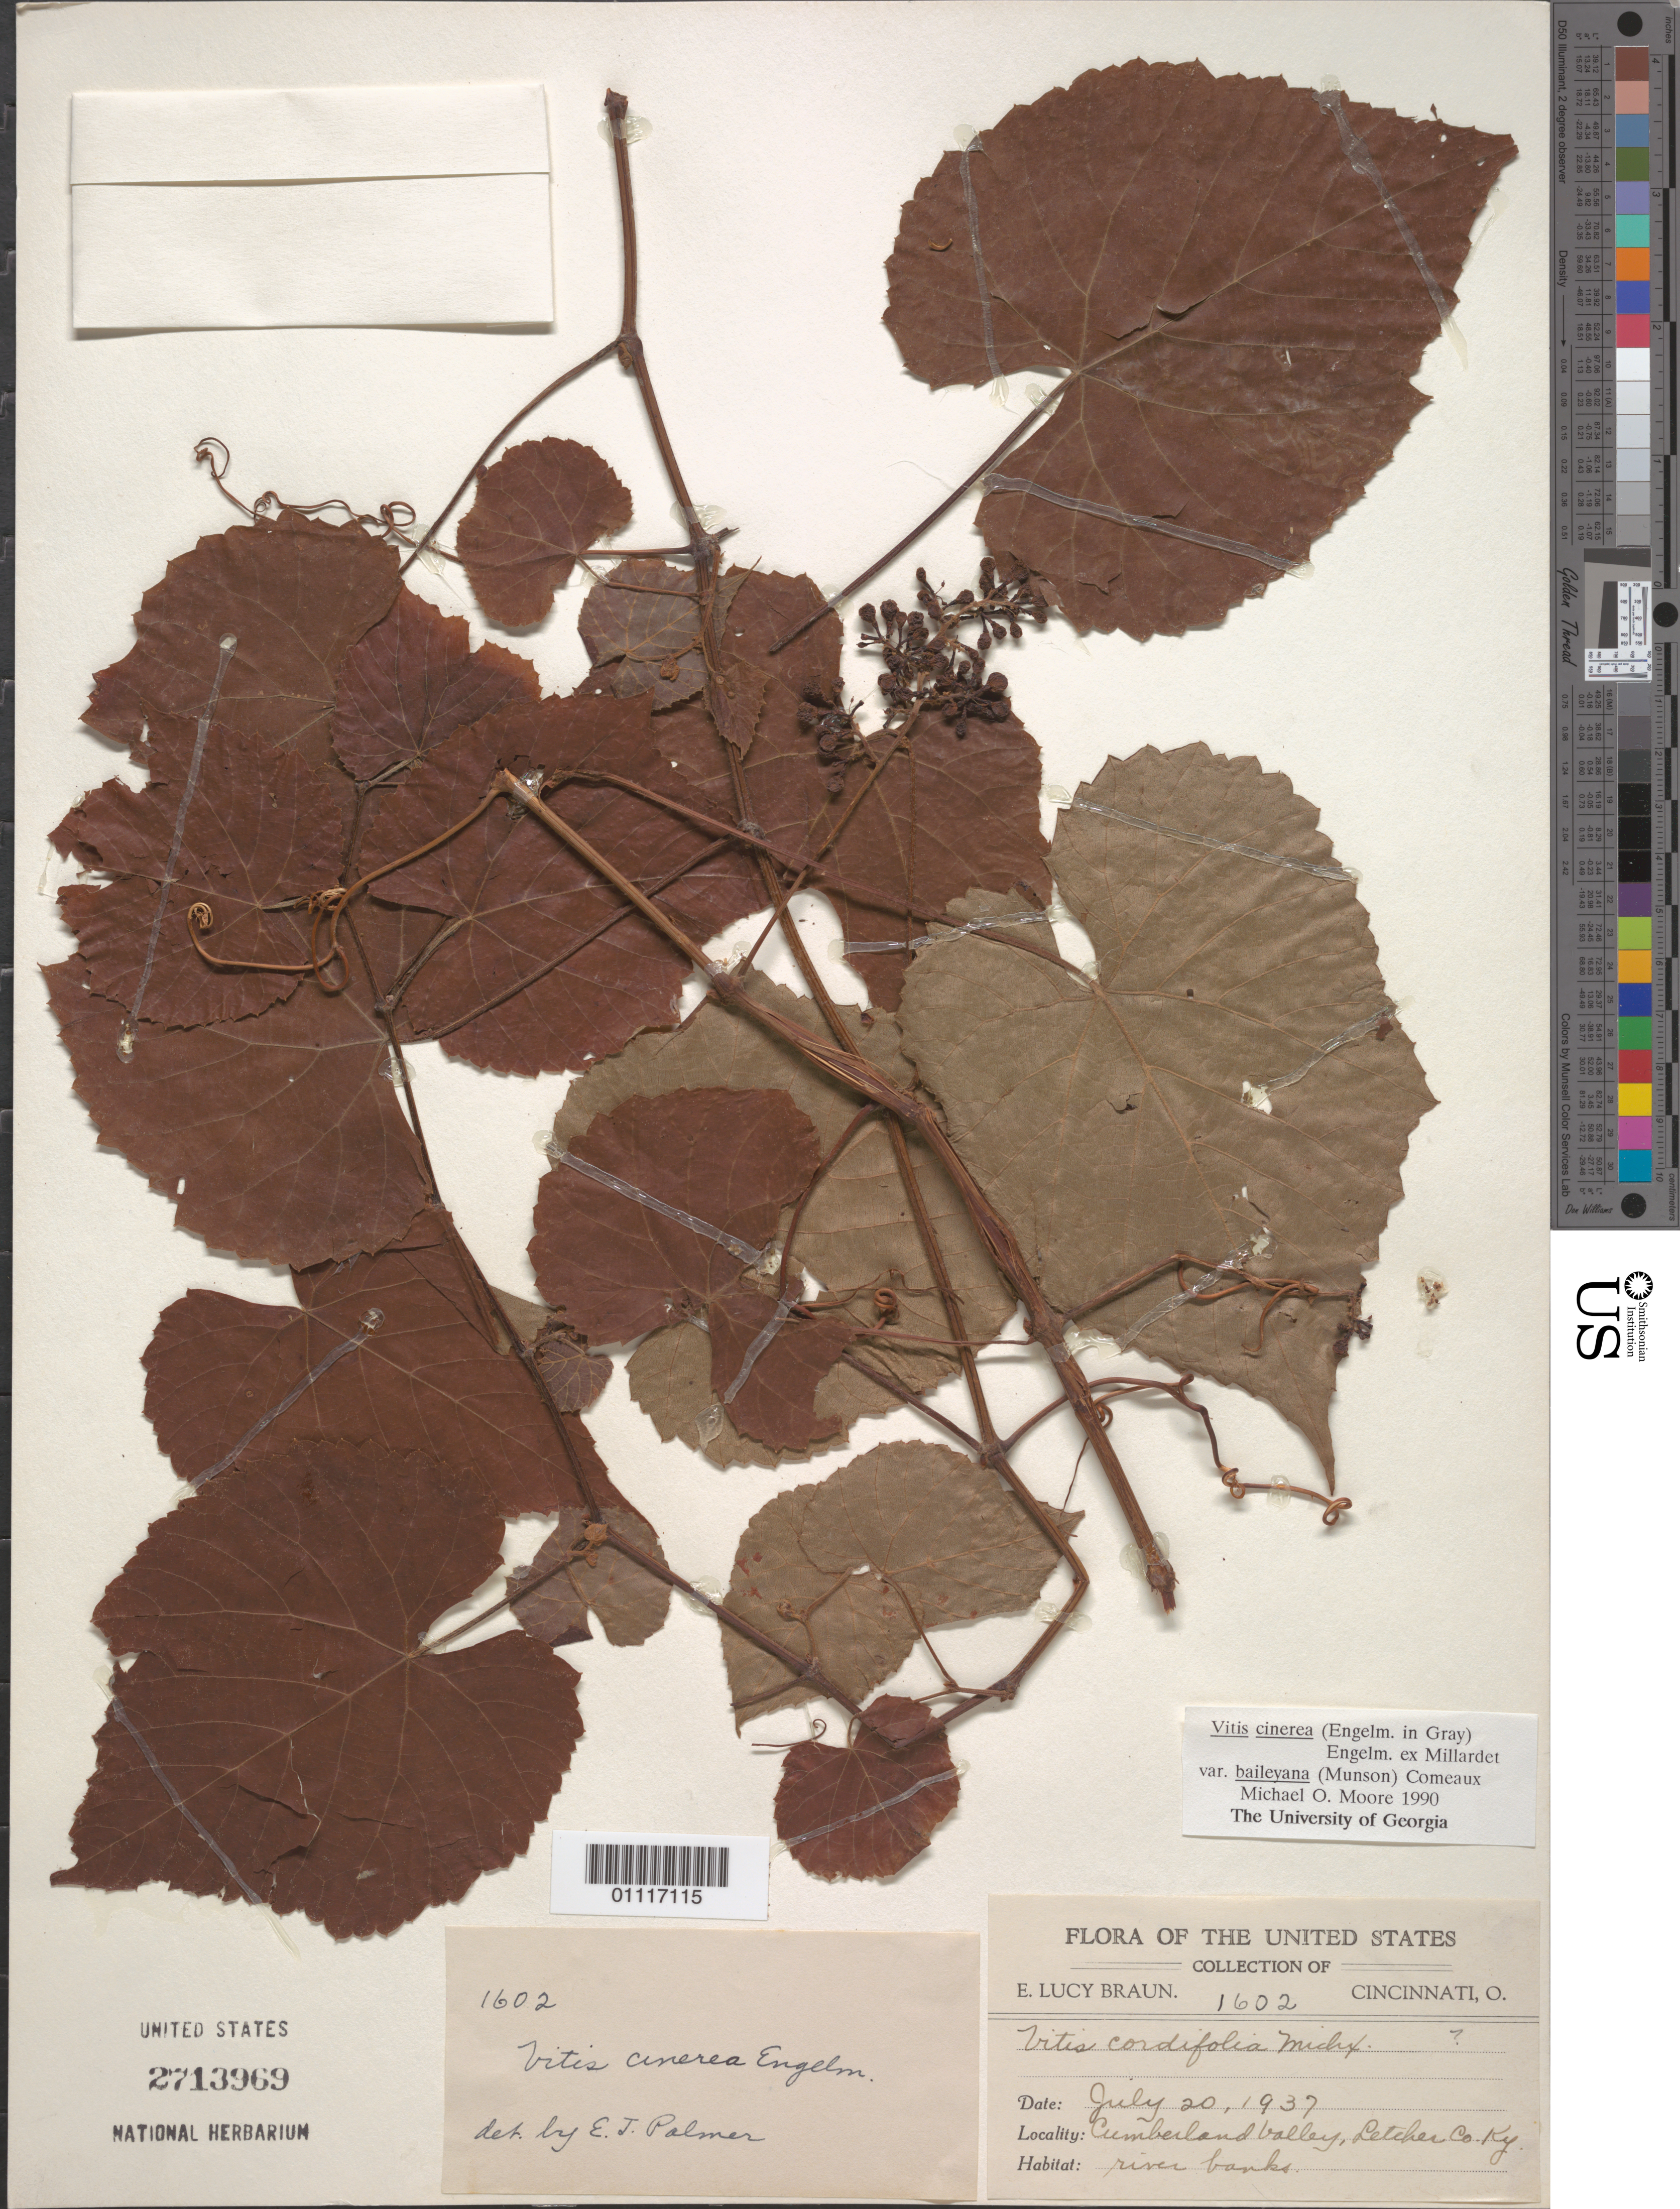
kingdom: Plantae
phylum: Tracheophyta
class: Magnoliopsida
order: Vitales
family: Vitaceae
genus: Vitis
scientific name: Vitis cinerea var. baileyana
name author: (Munson) Comeaux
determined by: Moore, M. O.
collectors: E. L. Braun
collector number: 1602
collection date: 1937-07-20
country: United States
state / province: Kentucky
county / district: Letcher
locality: Cumberland Valley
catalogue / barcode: US 2713969